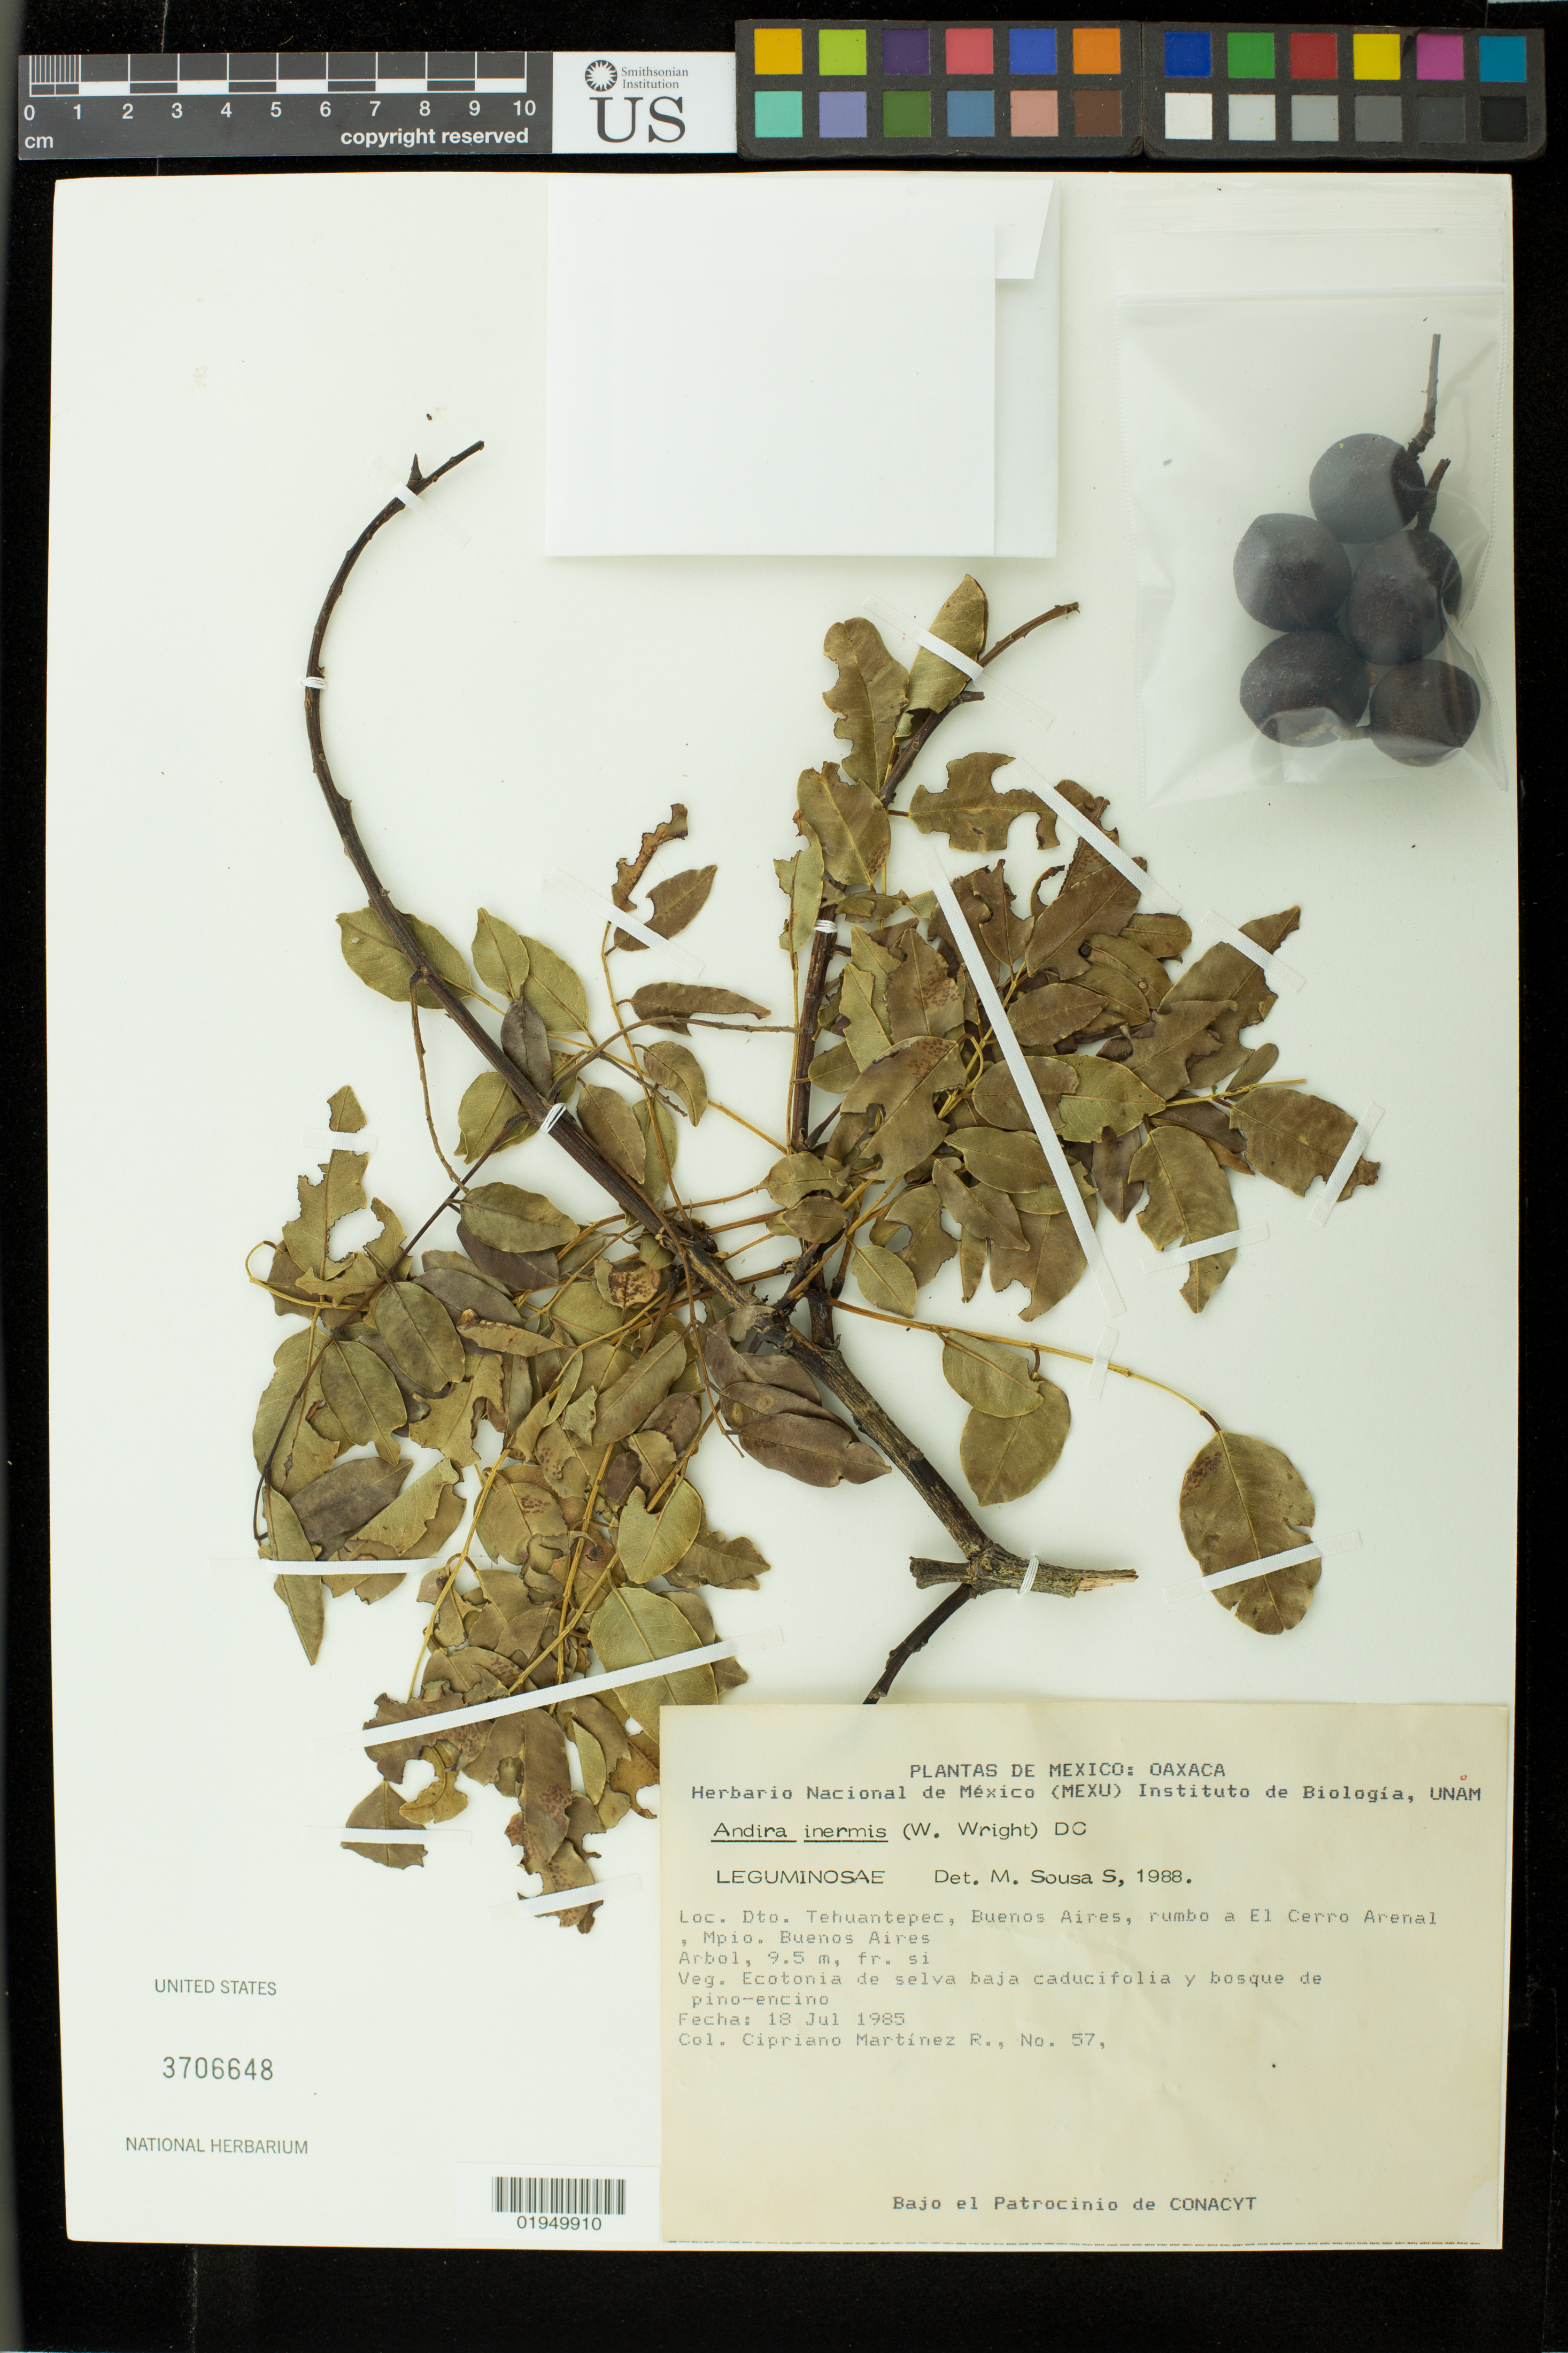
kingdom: Plantae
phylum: Tracheophyta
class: Magnoliopsida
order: Fabales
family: Fabaceae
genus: Andira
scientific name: Andira inermis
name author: (W. Wright) Kunth ex DC.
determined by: Sousa S., Mario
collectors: C. Martínez R.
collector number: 57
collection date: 1985-07-18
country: Mexico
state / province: Oaxaca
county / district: Tehuantepec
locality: Buenos Aires, rumbo a El Cerro Arenal, Mpio. Buenos Aires.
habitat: Ecotonia de selva baja caducifolia y bosque de pino-encino.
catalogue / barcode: US 3706648